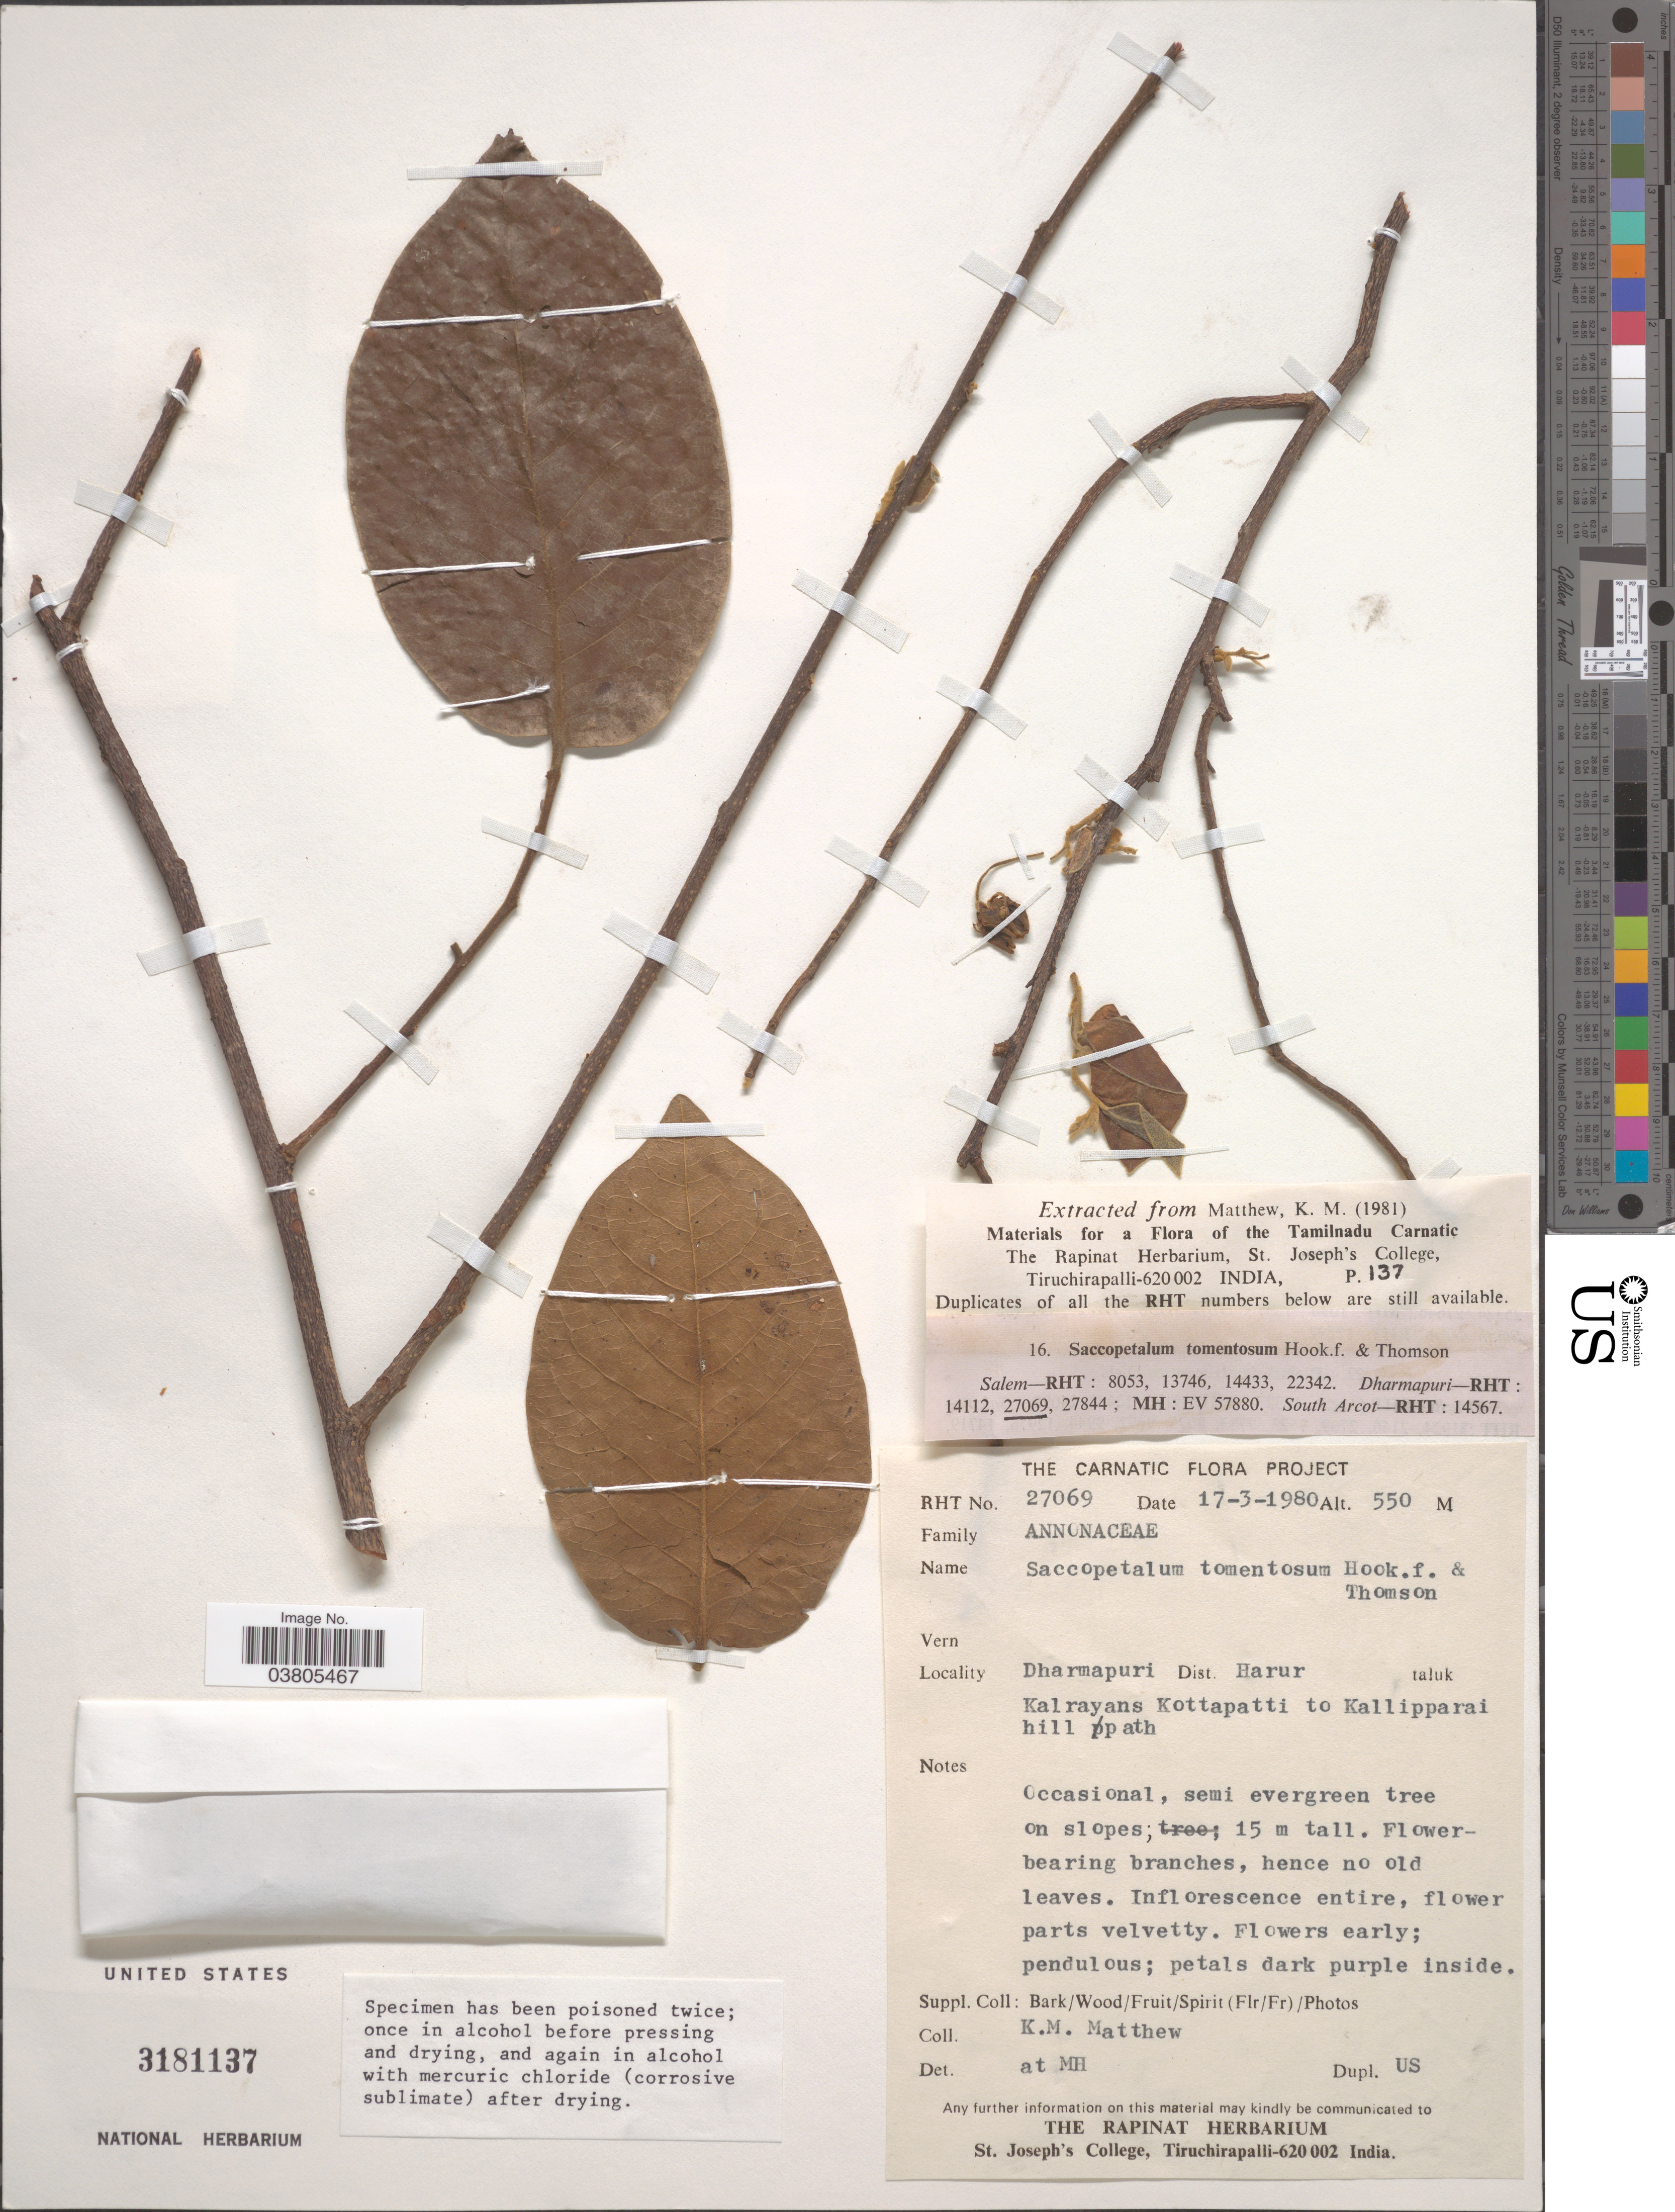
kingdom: Plantae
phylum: Tracheophyta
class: Magnoliopsida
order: Magnoliales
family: Annonaceae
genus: Miliusa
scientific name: Miliusa tomentosa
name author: (Roxb.) J. Sinclair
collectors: K. M. Matthew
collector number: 27069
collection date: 1980-03-17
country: India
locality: Dharmapuri Dist. Harur taluk Kalrayans Kottapatti to Kallipparai hill path.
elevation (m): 550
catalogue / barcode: US 3181137